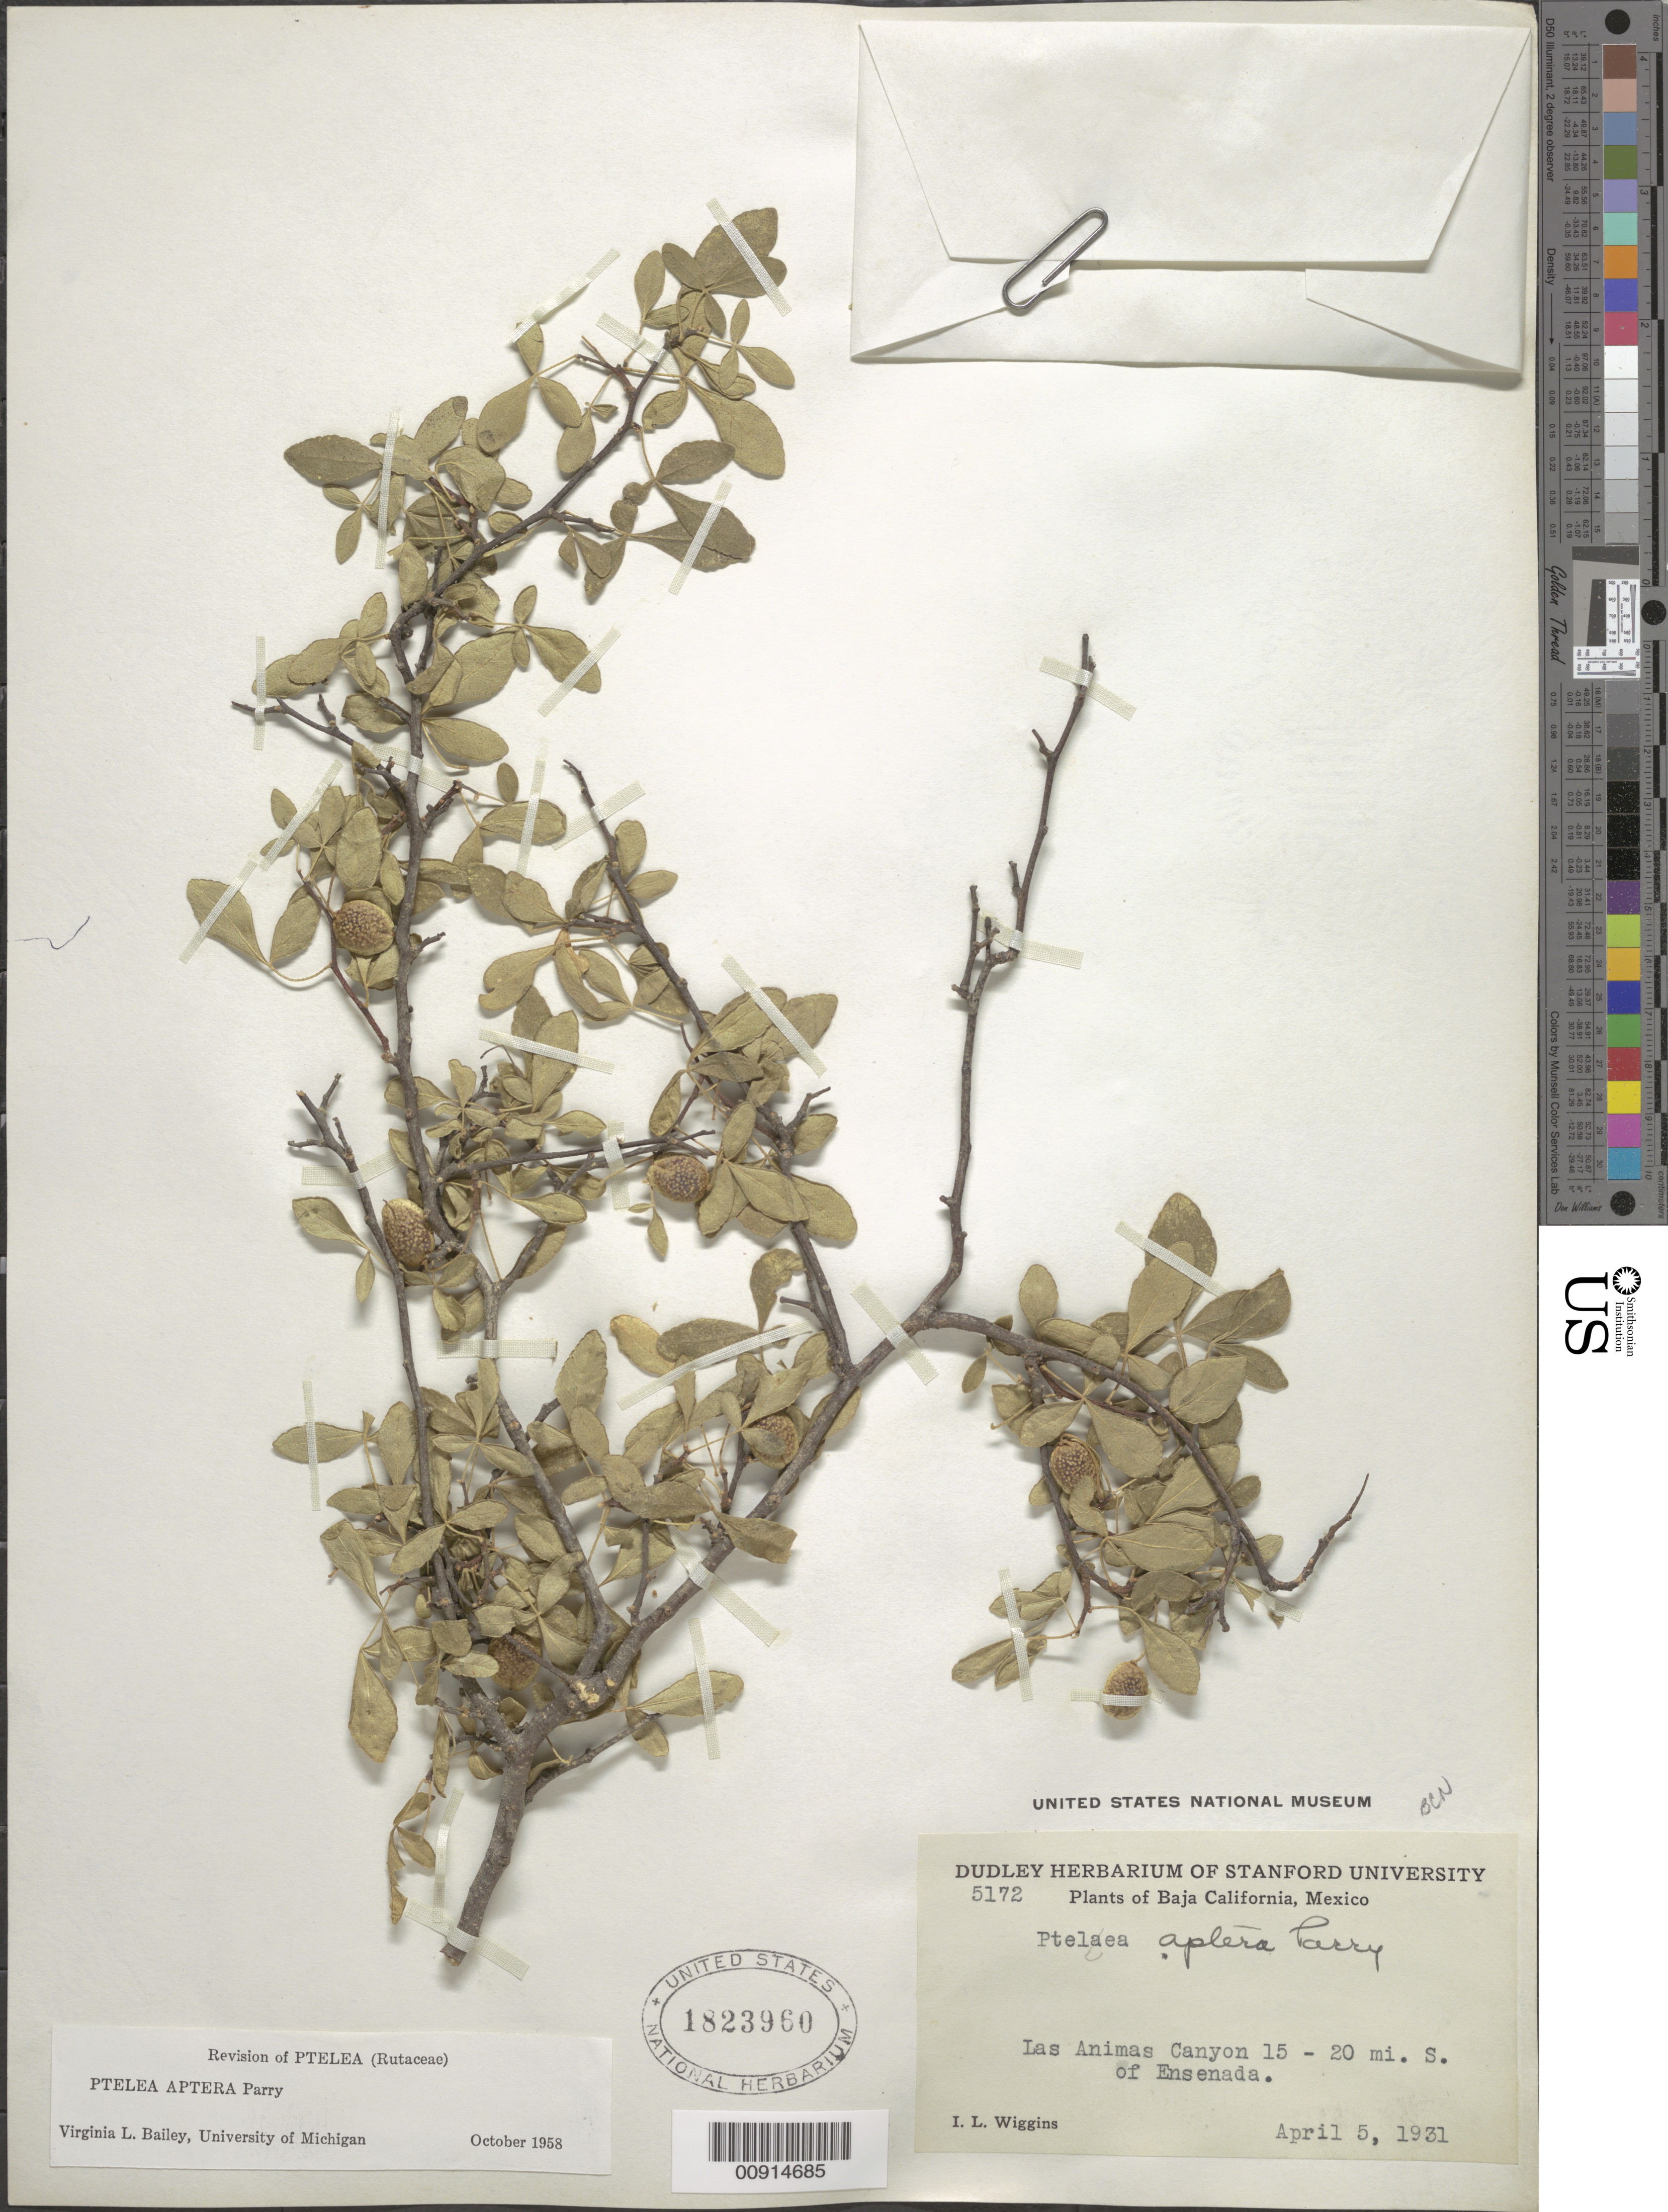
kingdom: Plantae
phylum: Tracheophyta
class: Magnoliopsida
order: Sapindales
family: Rutaceae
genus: Ptelea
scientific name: Ptelea aptera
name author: Parry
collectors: I. L. Wiggins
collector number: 5172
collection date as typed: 05 Apr 1931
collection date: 1931-04-05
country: Mexico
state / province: Baja California Norte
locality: Las Animas Canyon 15 - 20 mi. S of Ensenada, Baja California.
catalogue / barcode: US 1823960